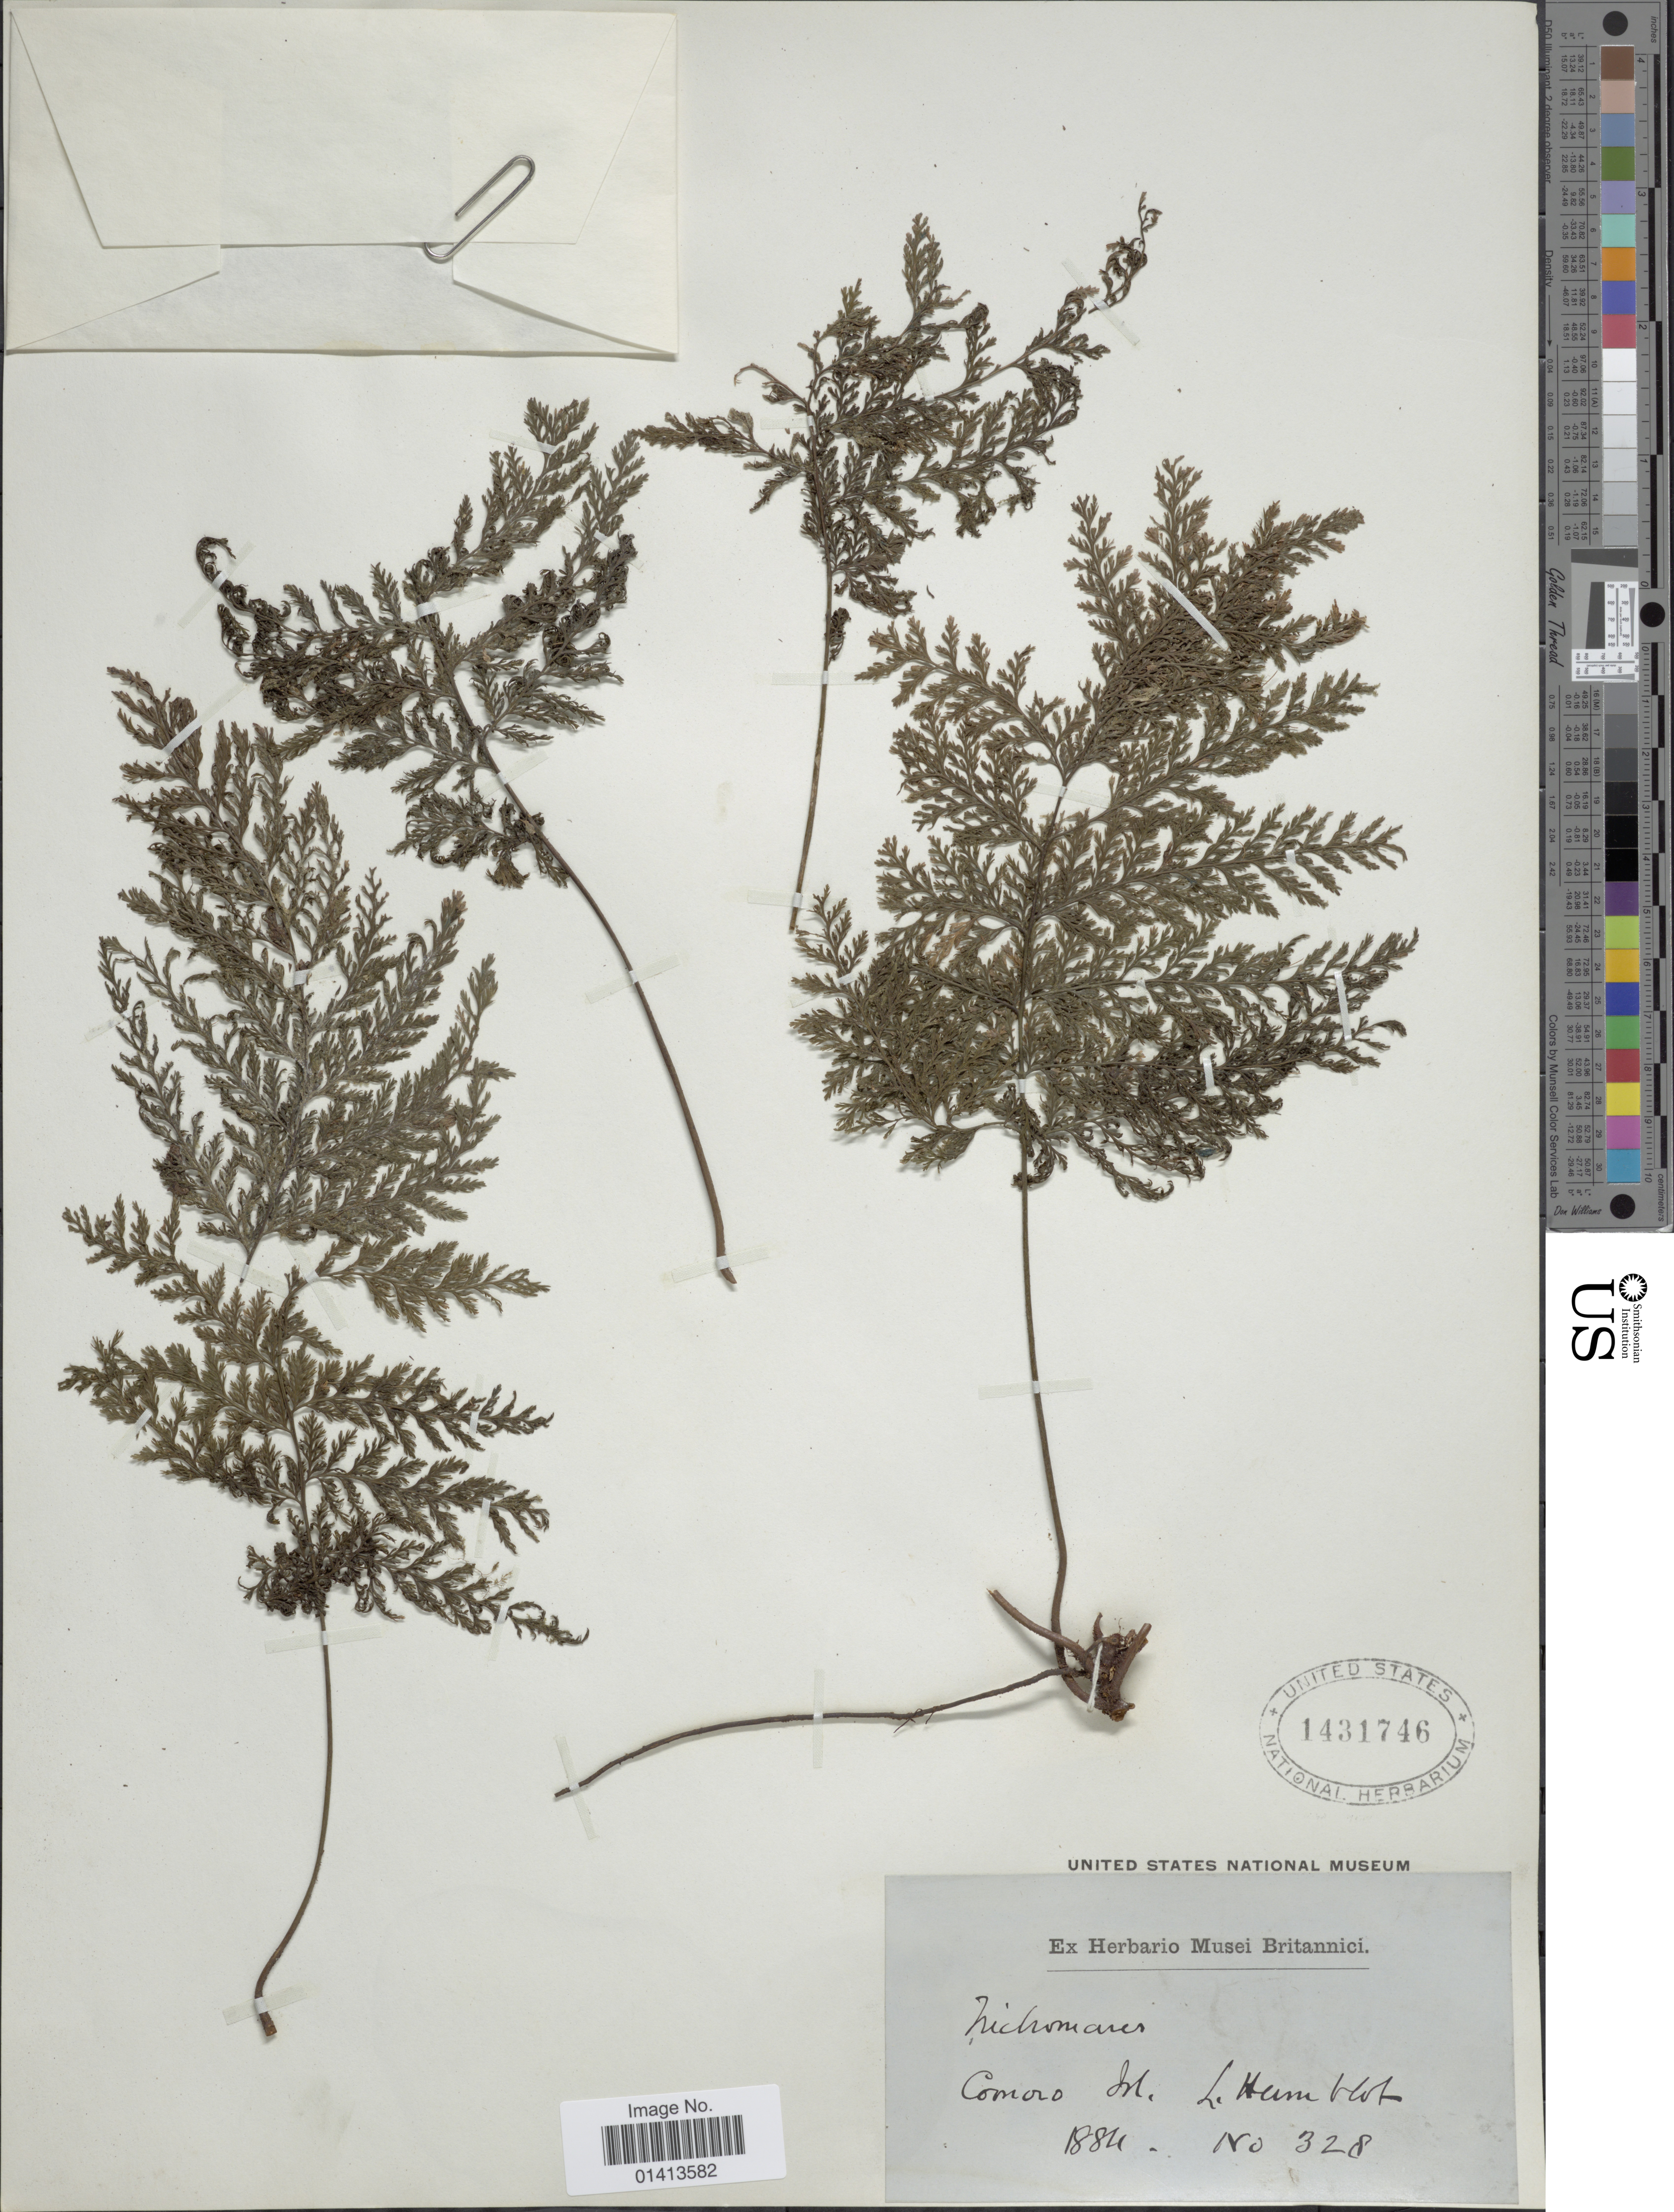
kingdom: Plantae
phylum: Tracheophyta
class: Polypodiopsida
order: Hymenophyllales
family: Hymenophyllaceae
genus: Crepidomanes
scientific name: Crepidomanes sp.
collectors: L. Humboldt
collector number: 328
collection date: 1884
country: Comoros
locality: Comoro Isl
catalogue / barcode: US 1431746